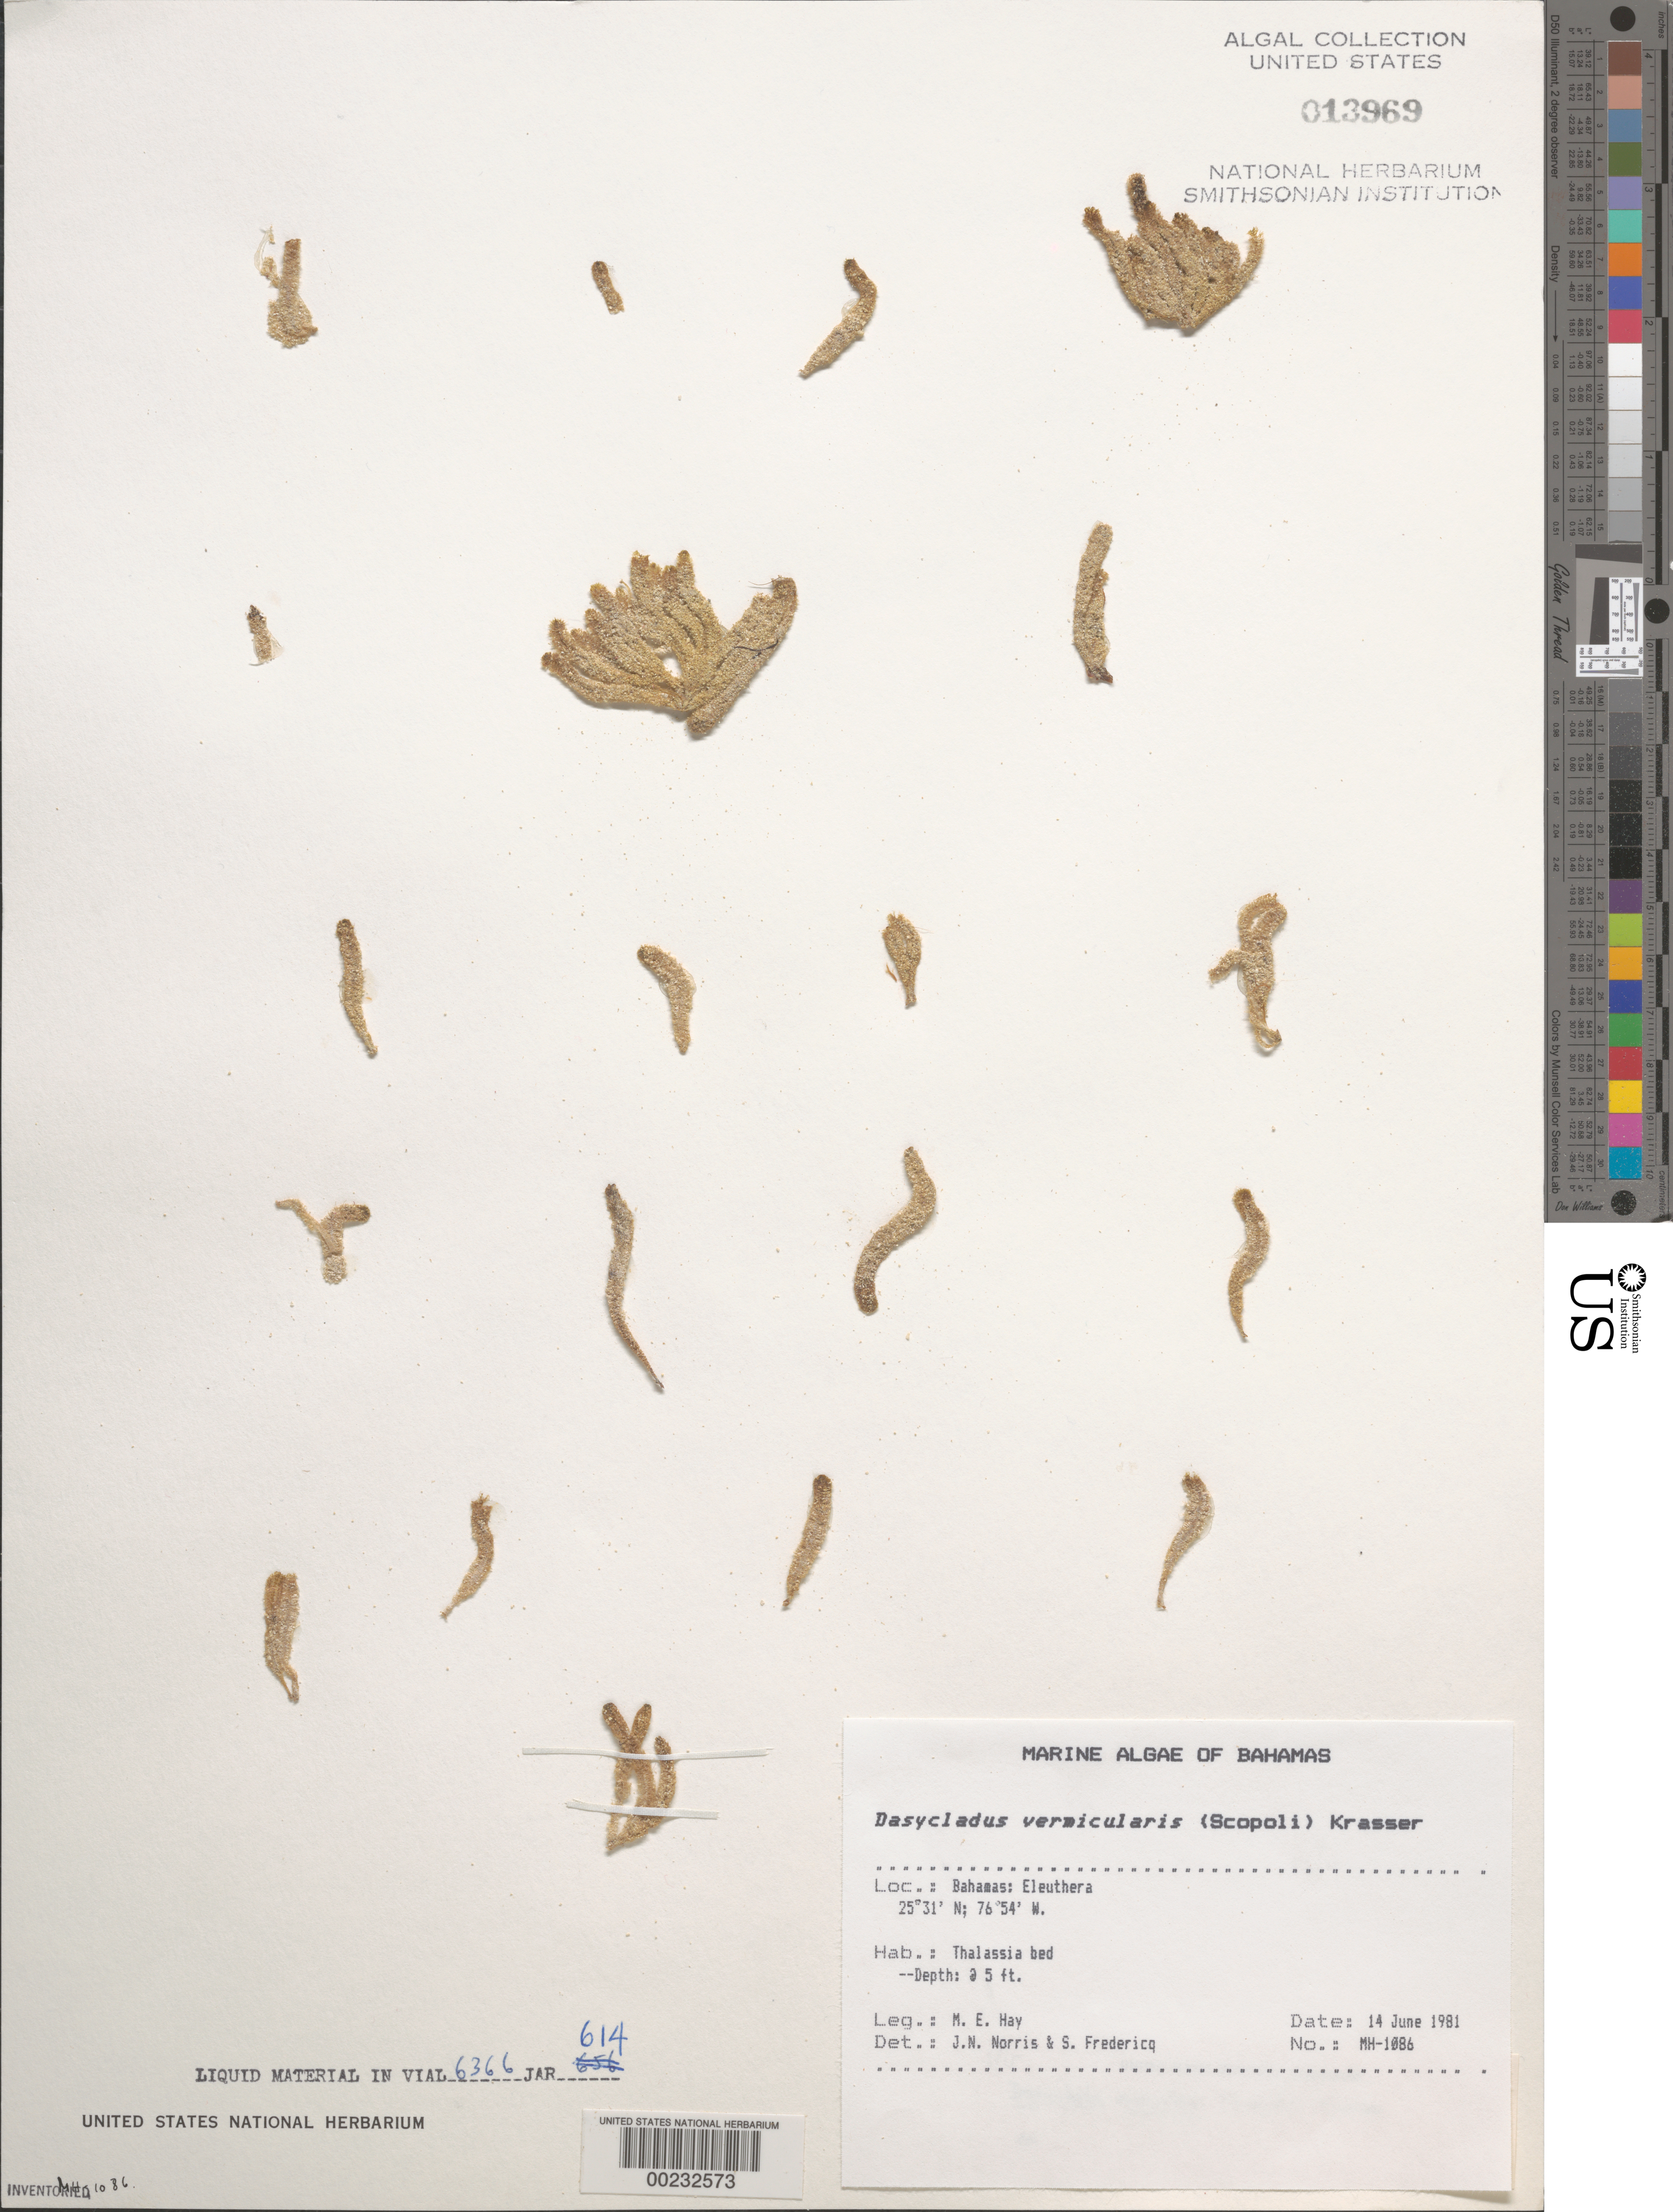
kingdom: Plantae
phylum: Chlorophyta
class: Ulvophyceae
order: Dasycladales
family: Dasycladaceae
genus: Dasycladus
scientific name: Dasycladus vermicularis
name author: (Scop.) Krasser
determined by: Norris, J. N.; Fredericq, S.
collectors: M. E. Hay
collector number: MEH-1086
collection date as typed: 14 Jun 1981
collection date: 1981-06-14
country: Bahamas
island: Eleuthera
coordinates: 23 31 N, 78 54 W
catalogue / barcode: US 13969